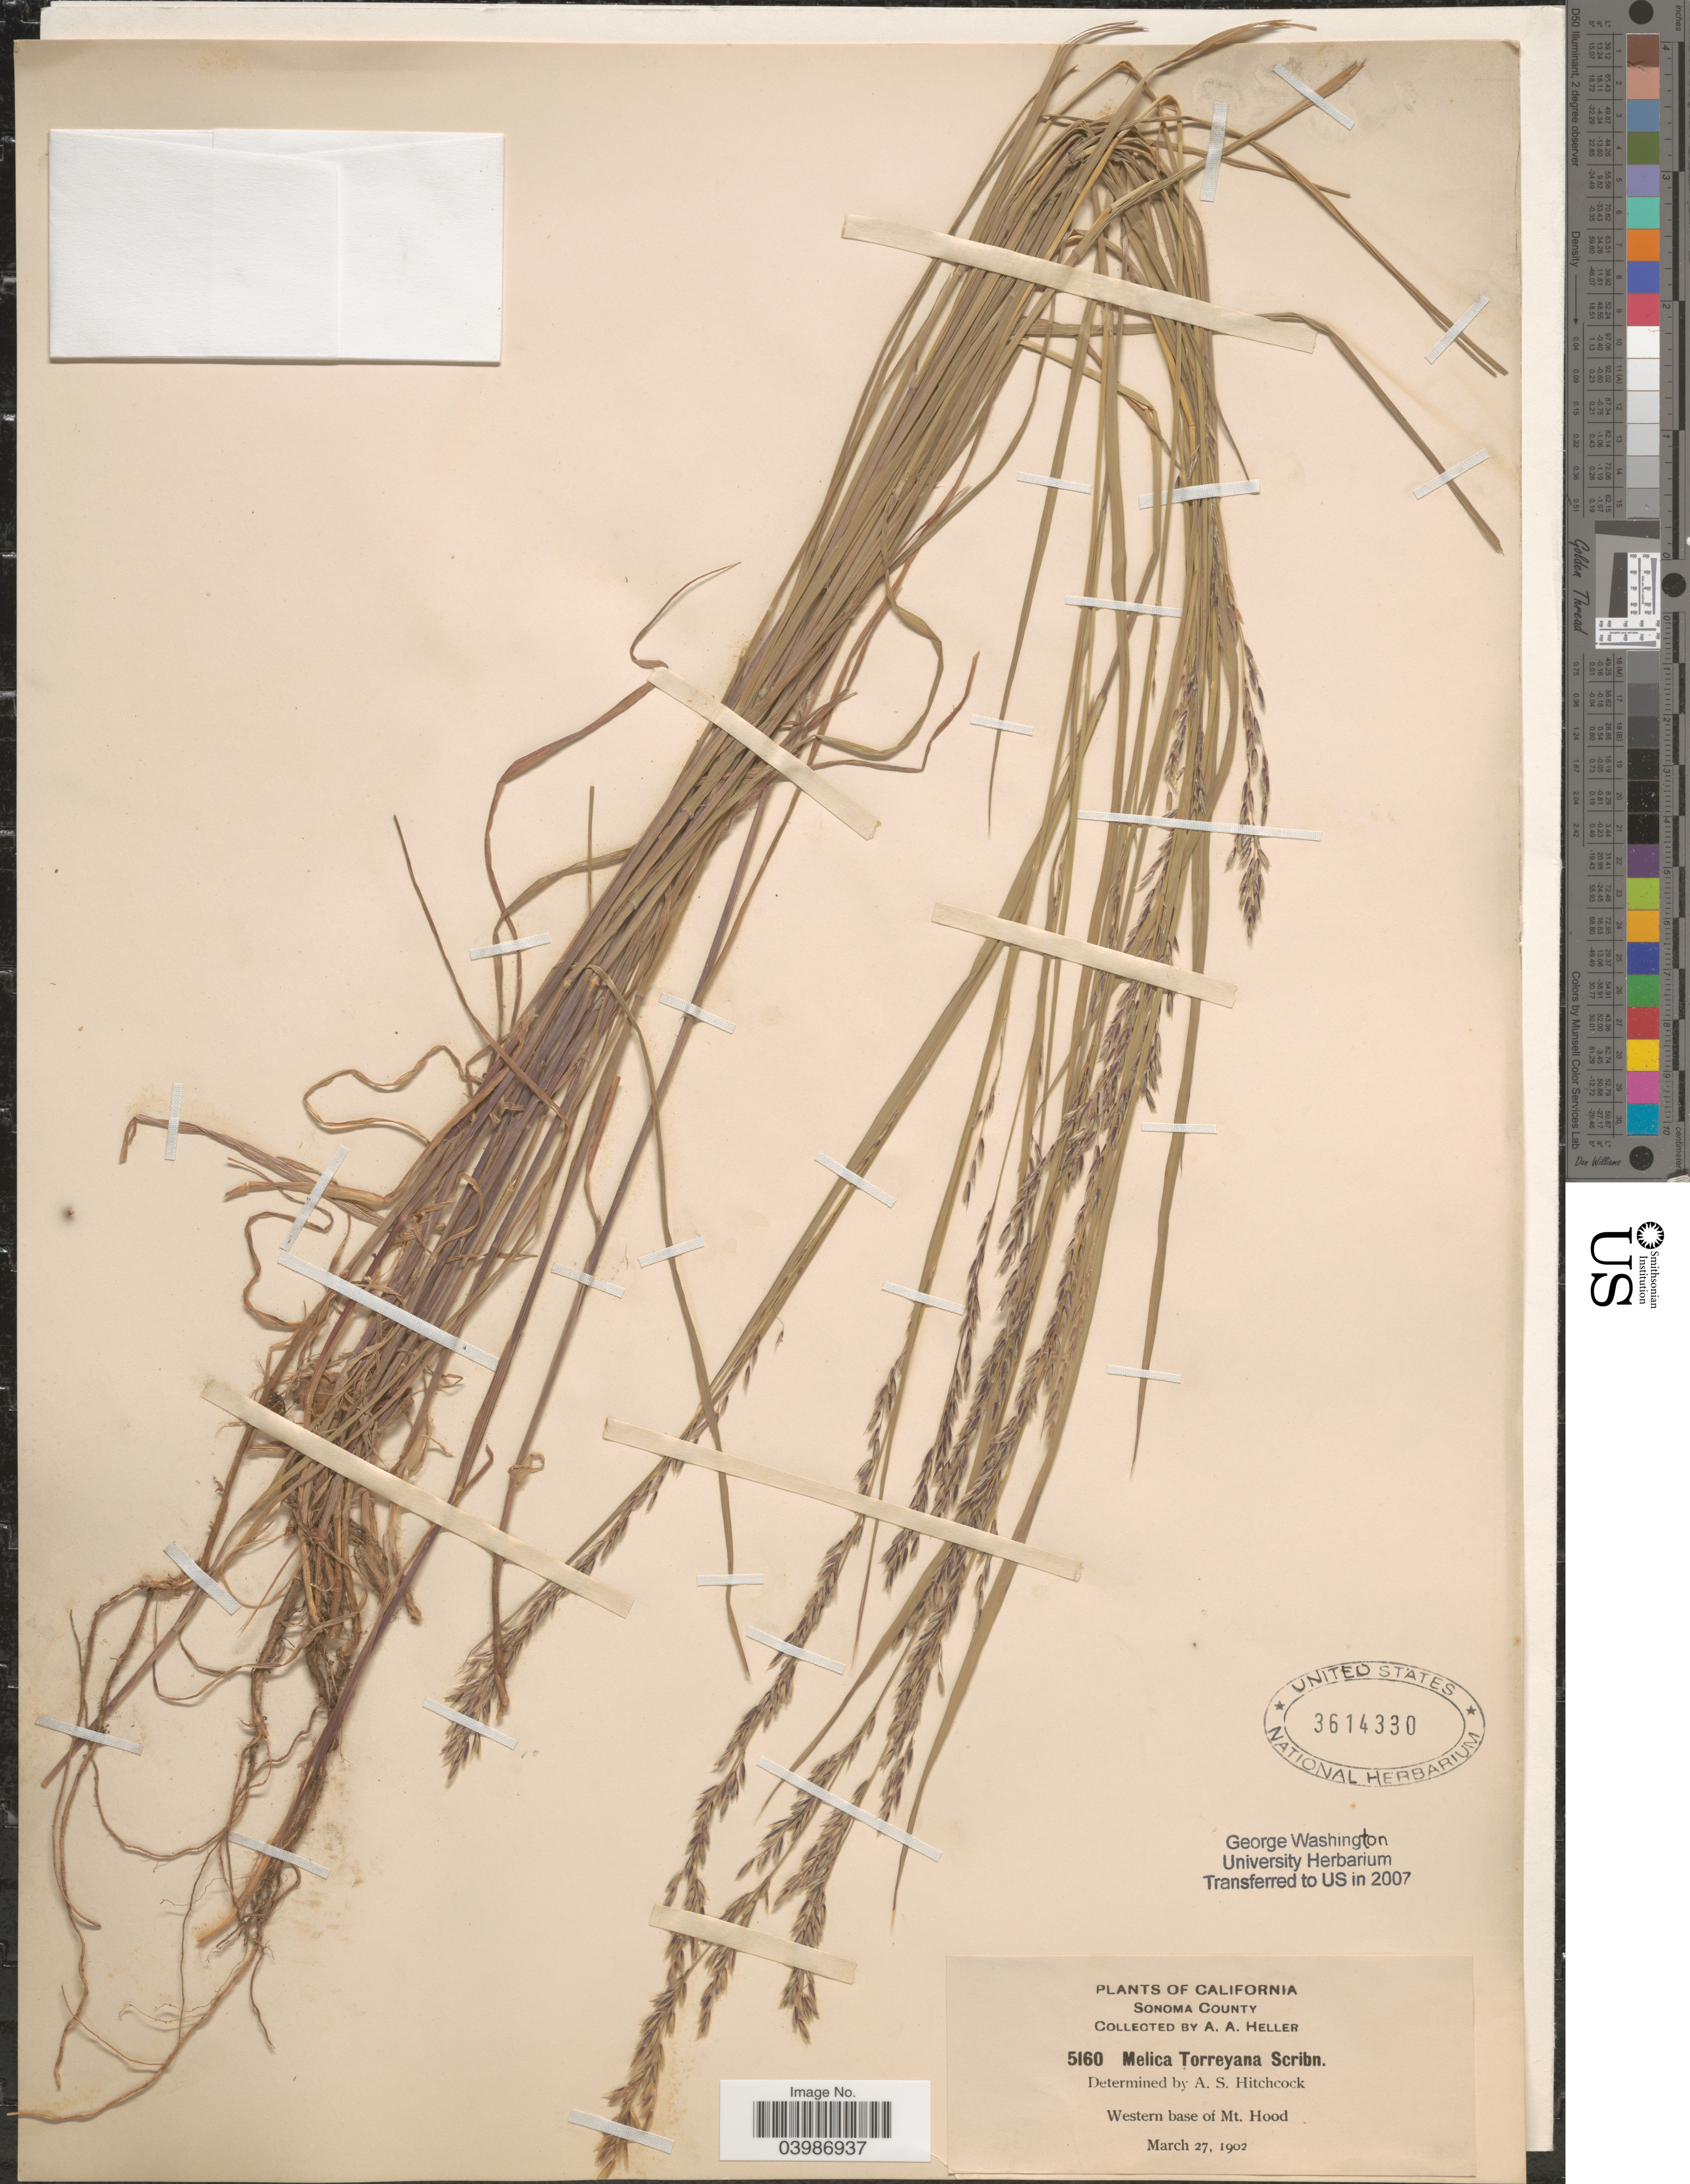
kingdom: Plantae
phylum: Tracheophyta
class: Liliopsida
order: Poales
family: Poaceae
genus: Melica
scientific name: Melica torreyana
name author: Scribn.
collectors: A. A. Heller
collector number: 5160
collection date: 1902-03-27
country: United States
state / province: California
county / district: Sonoma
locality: Sonoma County. Western base of Mt. Hood.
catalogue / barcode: US 3614330